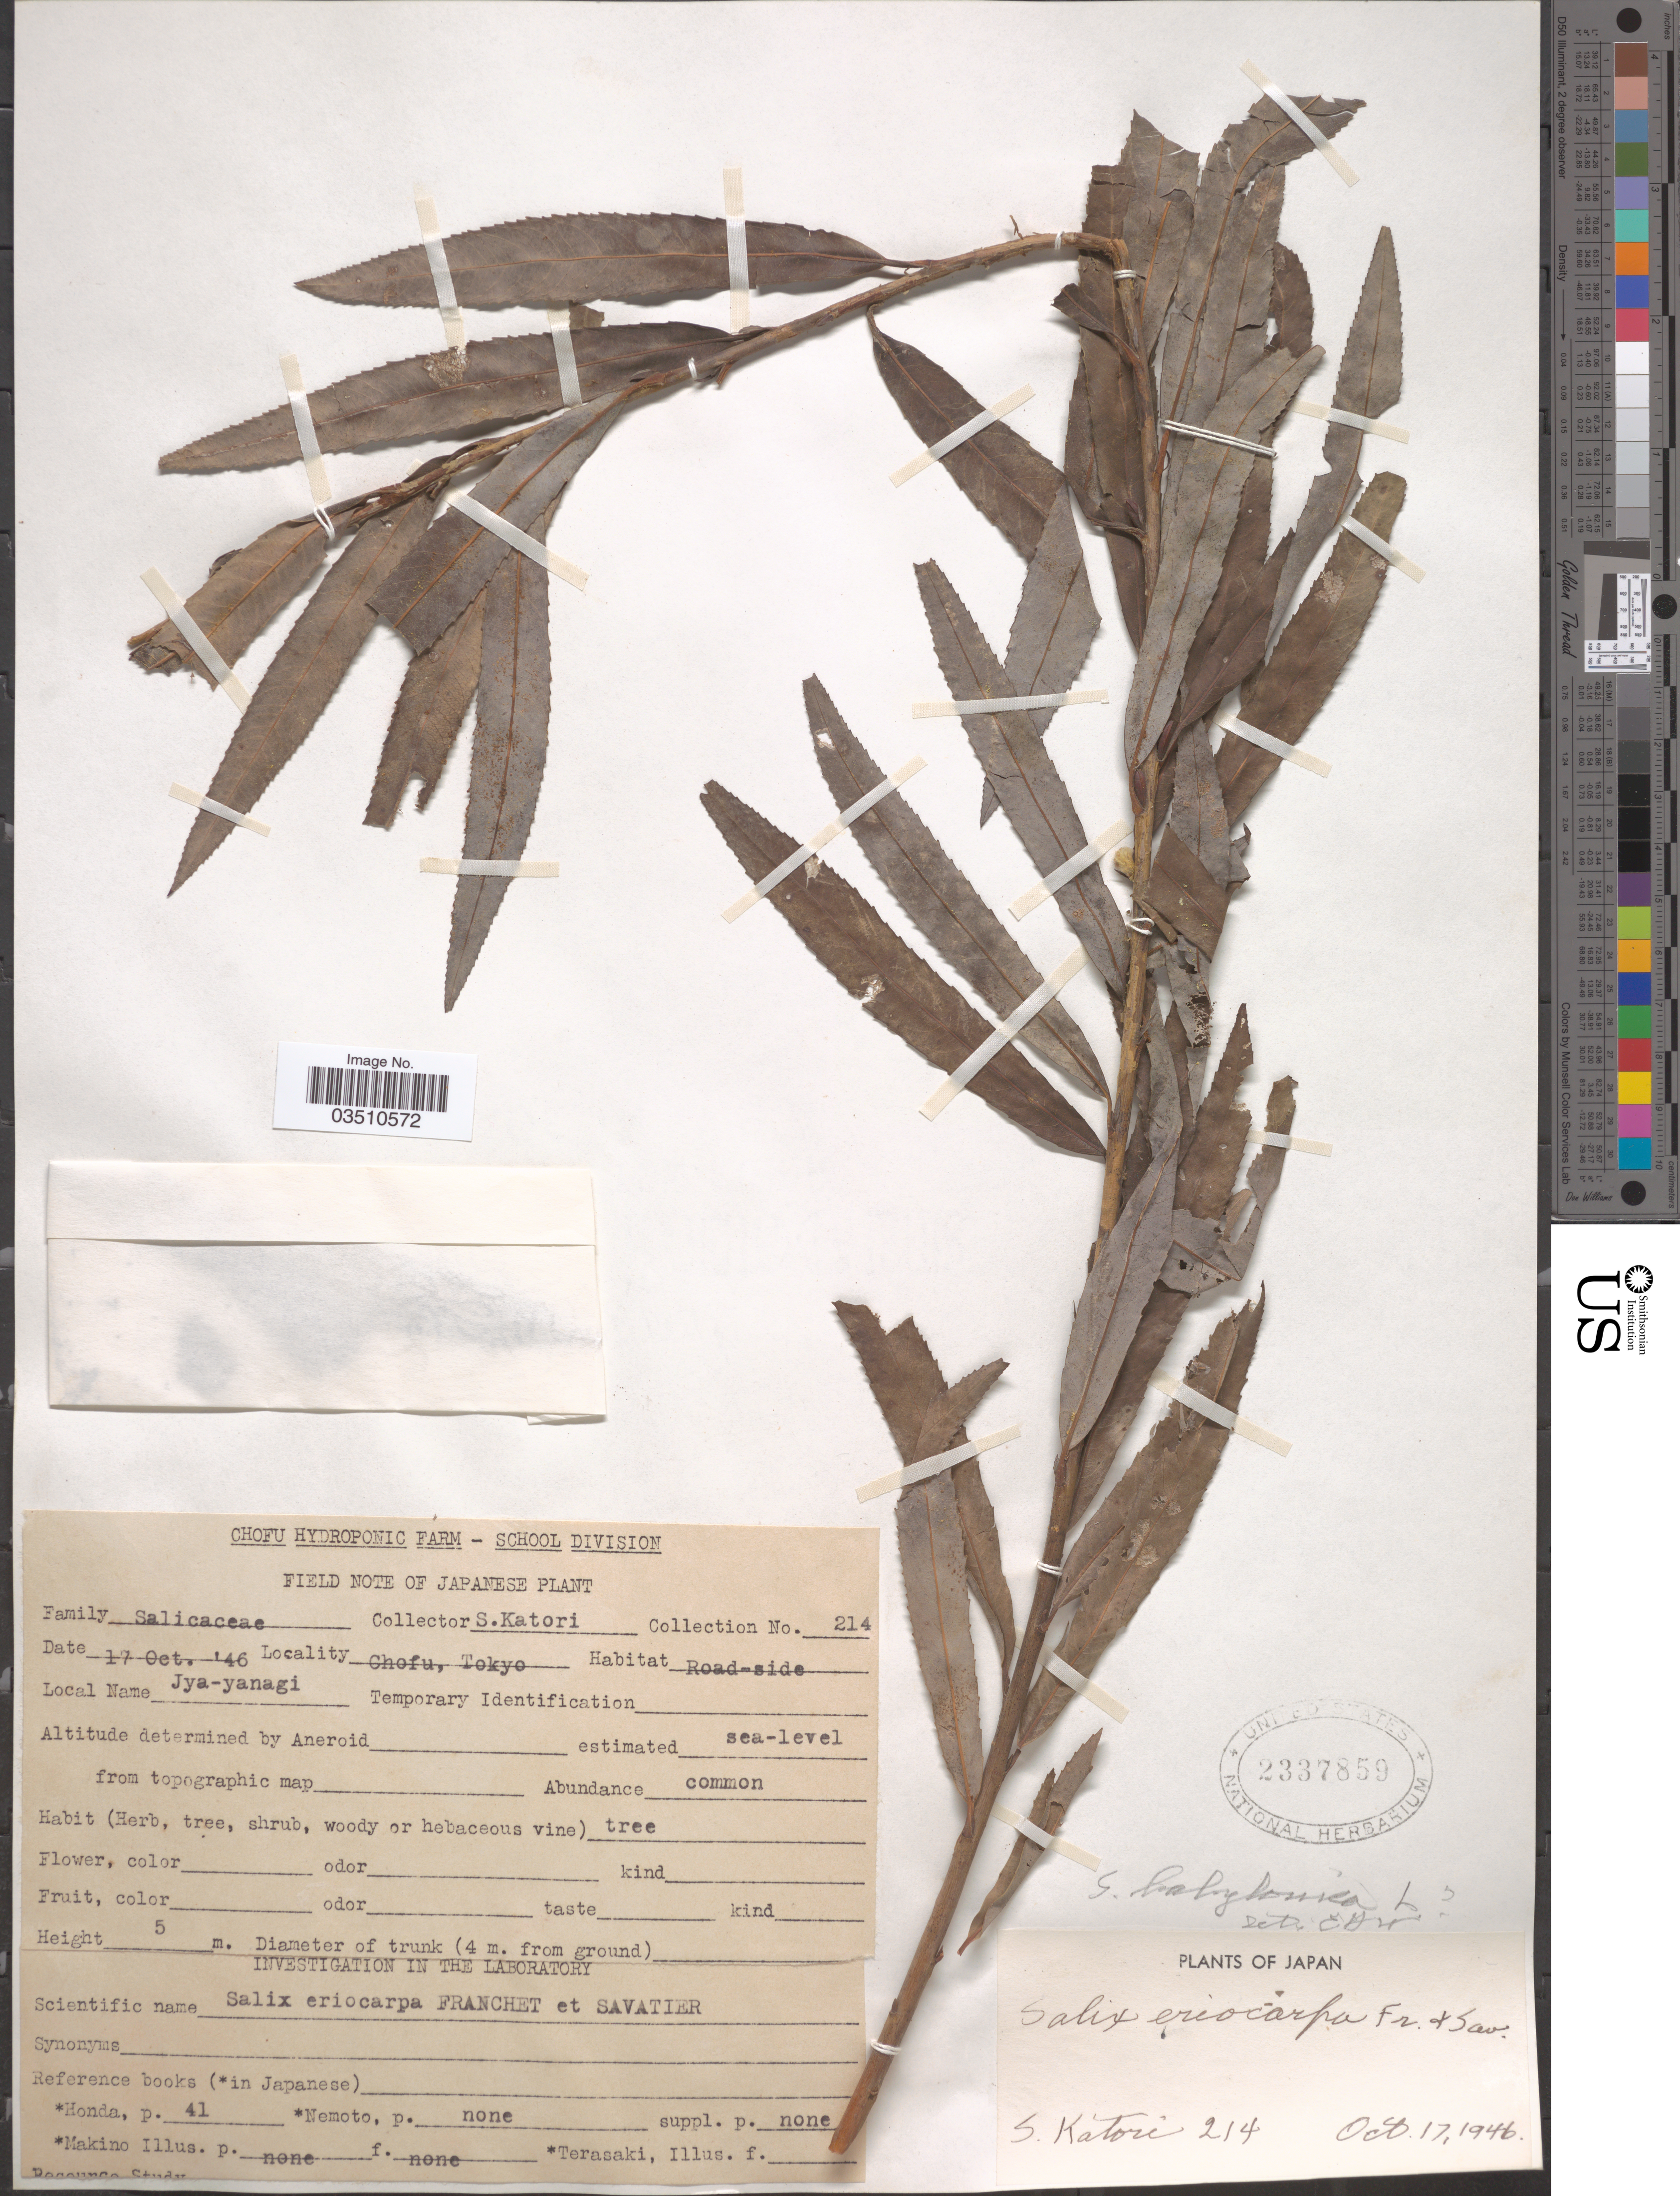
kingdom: Plantae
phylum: Tracheophyta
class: Magnoliopsida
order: Malpighiales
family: Salicaceae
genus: Salix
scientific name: Salix babylonica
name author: L.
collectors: S. Katori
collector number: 214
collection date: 1946-10-17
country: Japan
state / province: Tokyo, Federal City of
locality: Chofu.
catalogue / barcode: US 2337859